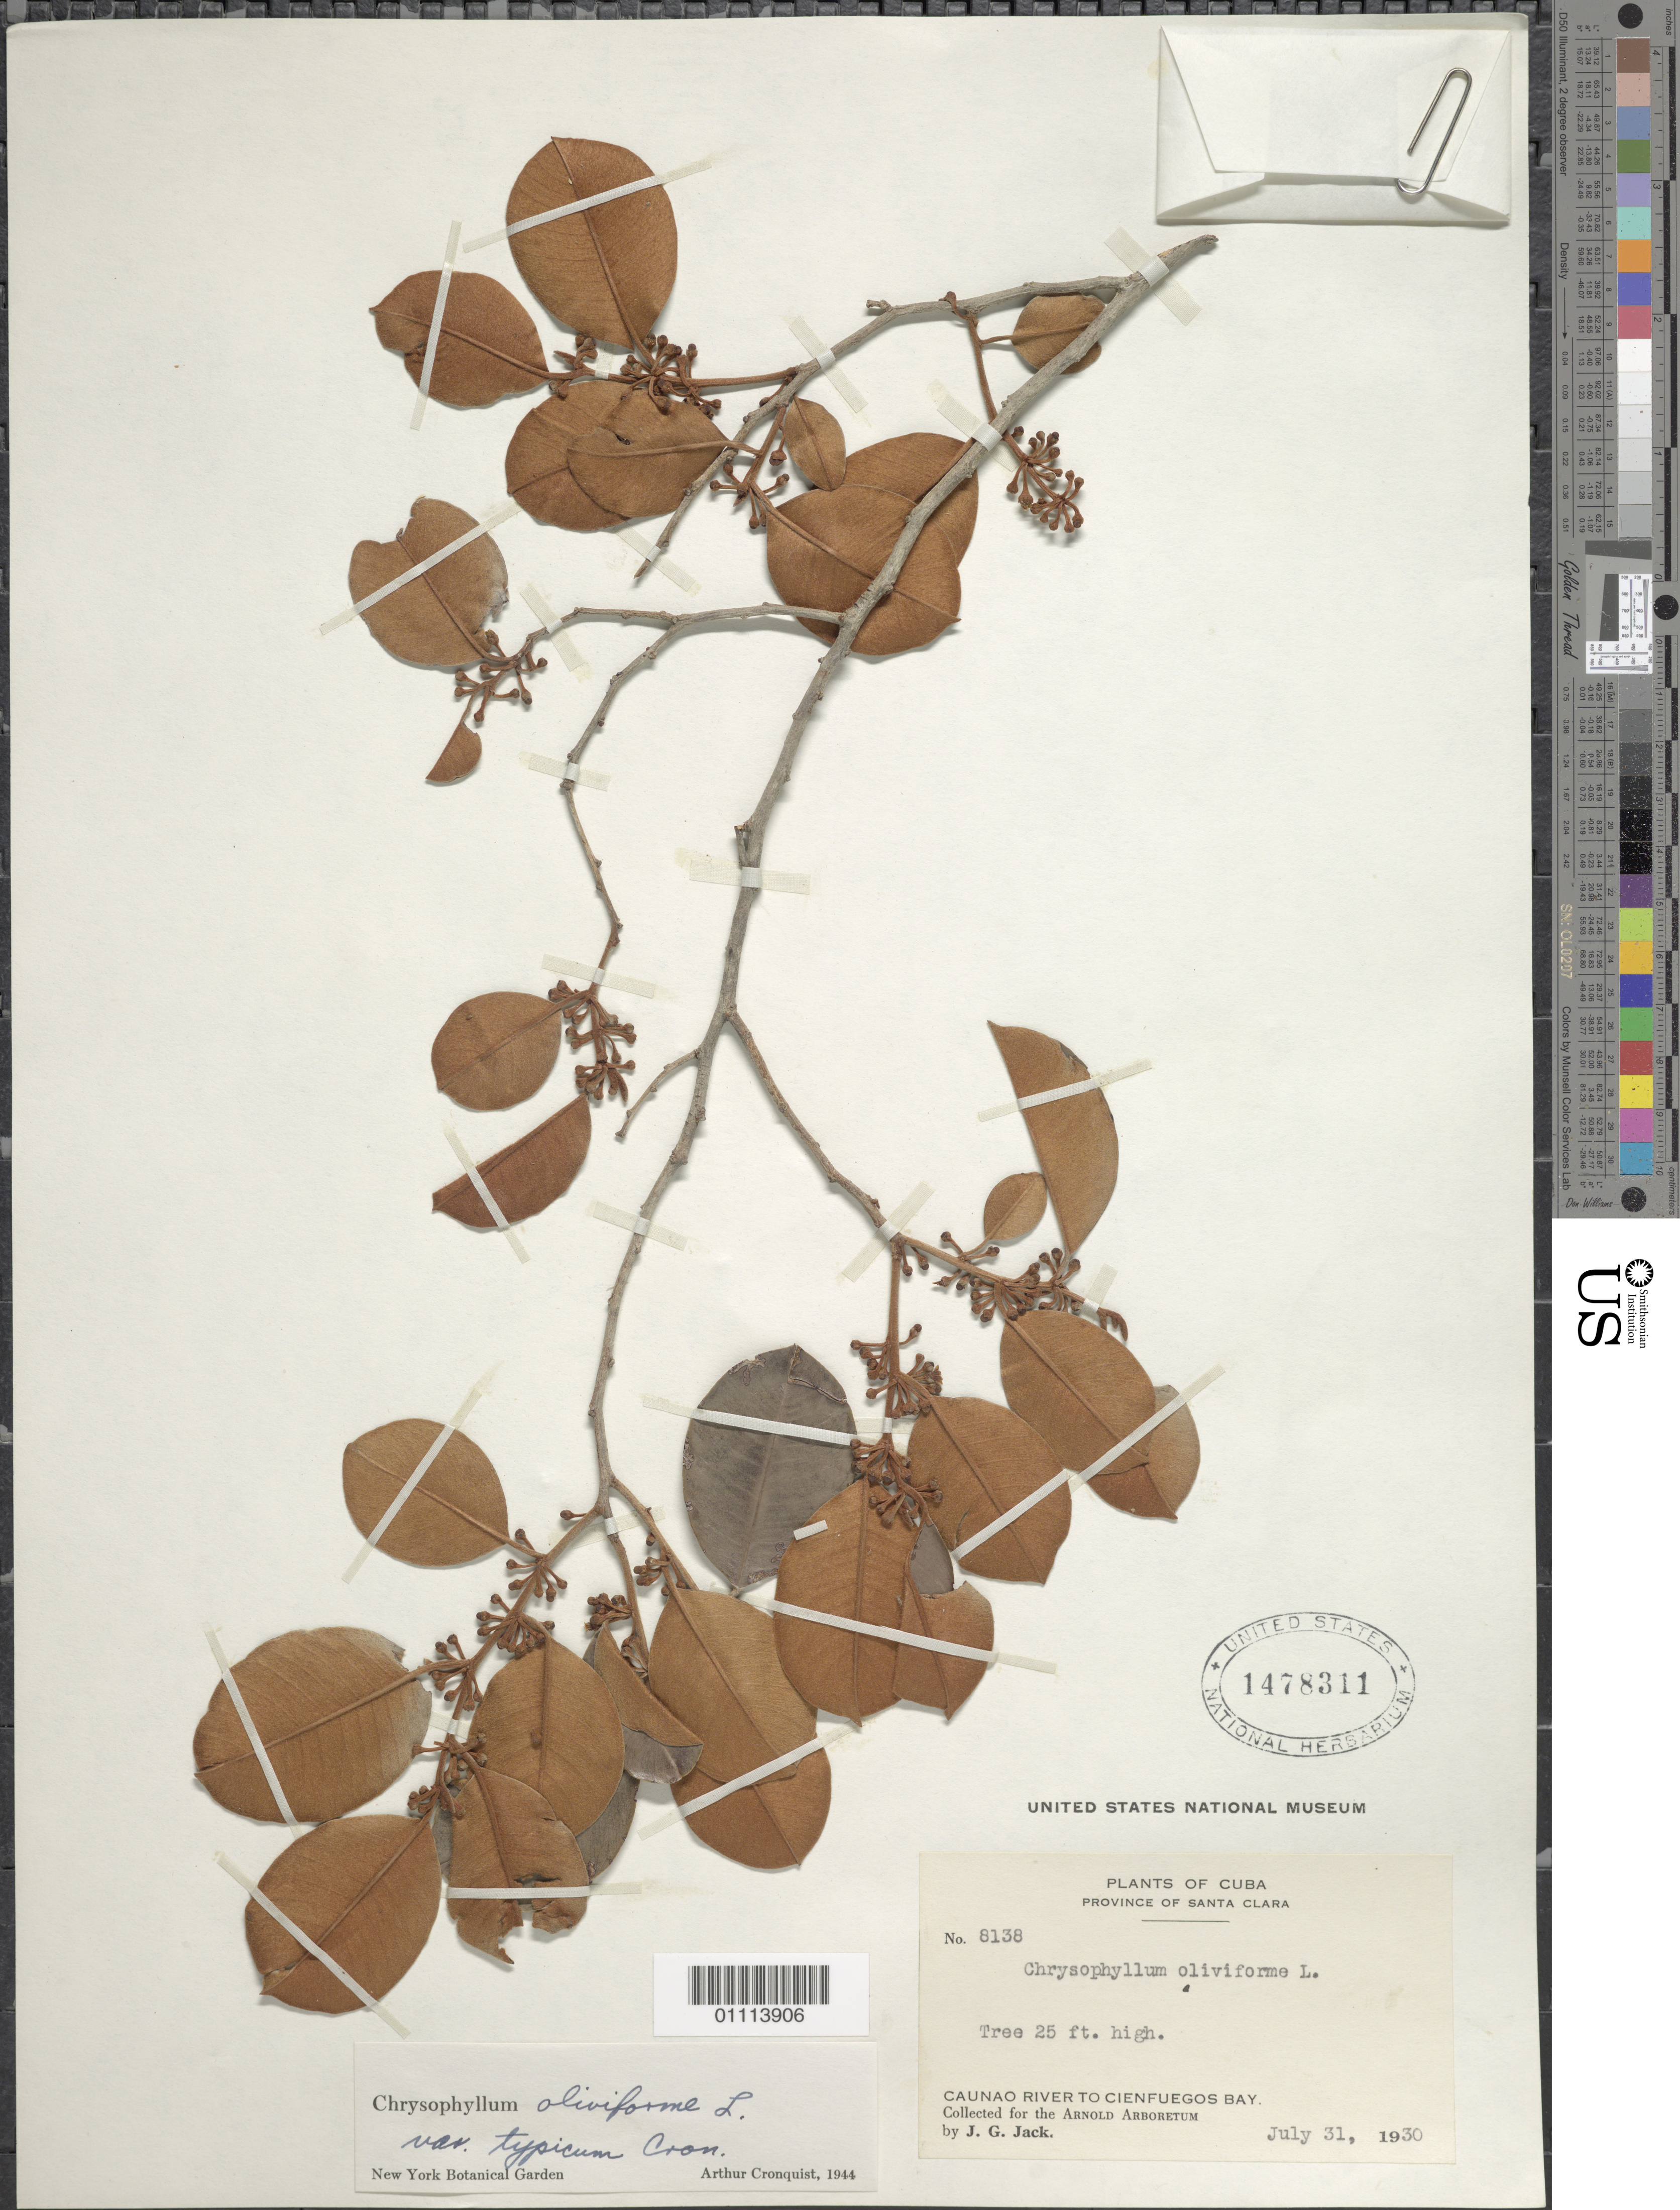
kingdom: Plantae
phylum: Tracheophyta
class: Magnoliopsida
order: Ericales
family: Sapotaceae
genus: Chrysophyllum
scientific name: Chrysophyllum oliviforme var. typicum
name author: Cronq.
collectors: J. G. Jack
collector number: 8138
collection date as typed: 31 Jul 1930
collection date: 1930-07-31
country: Cuba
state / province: Cienfuegos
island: Cuba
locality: Caunao River to Cienfuegos Bay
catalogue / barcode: US 1478311